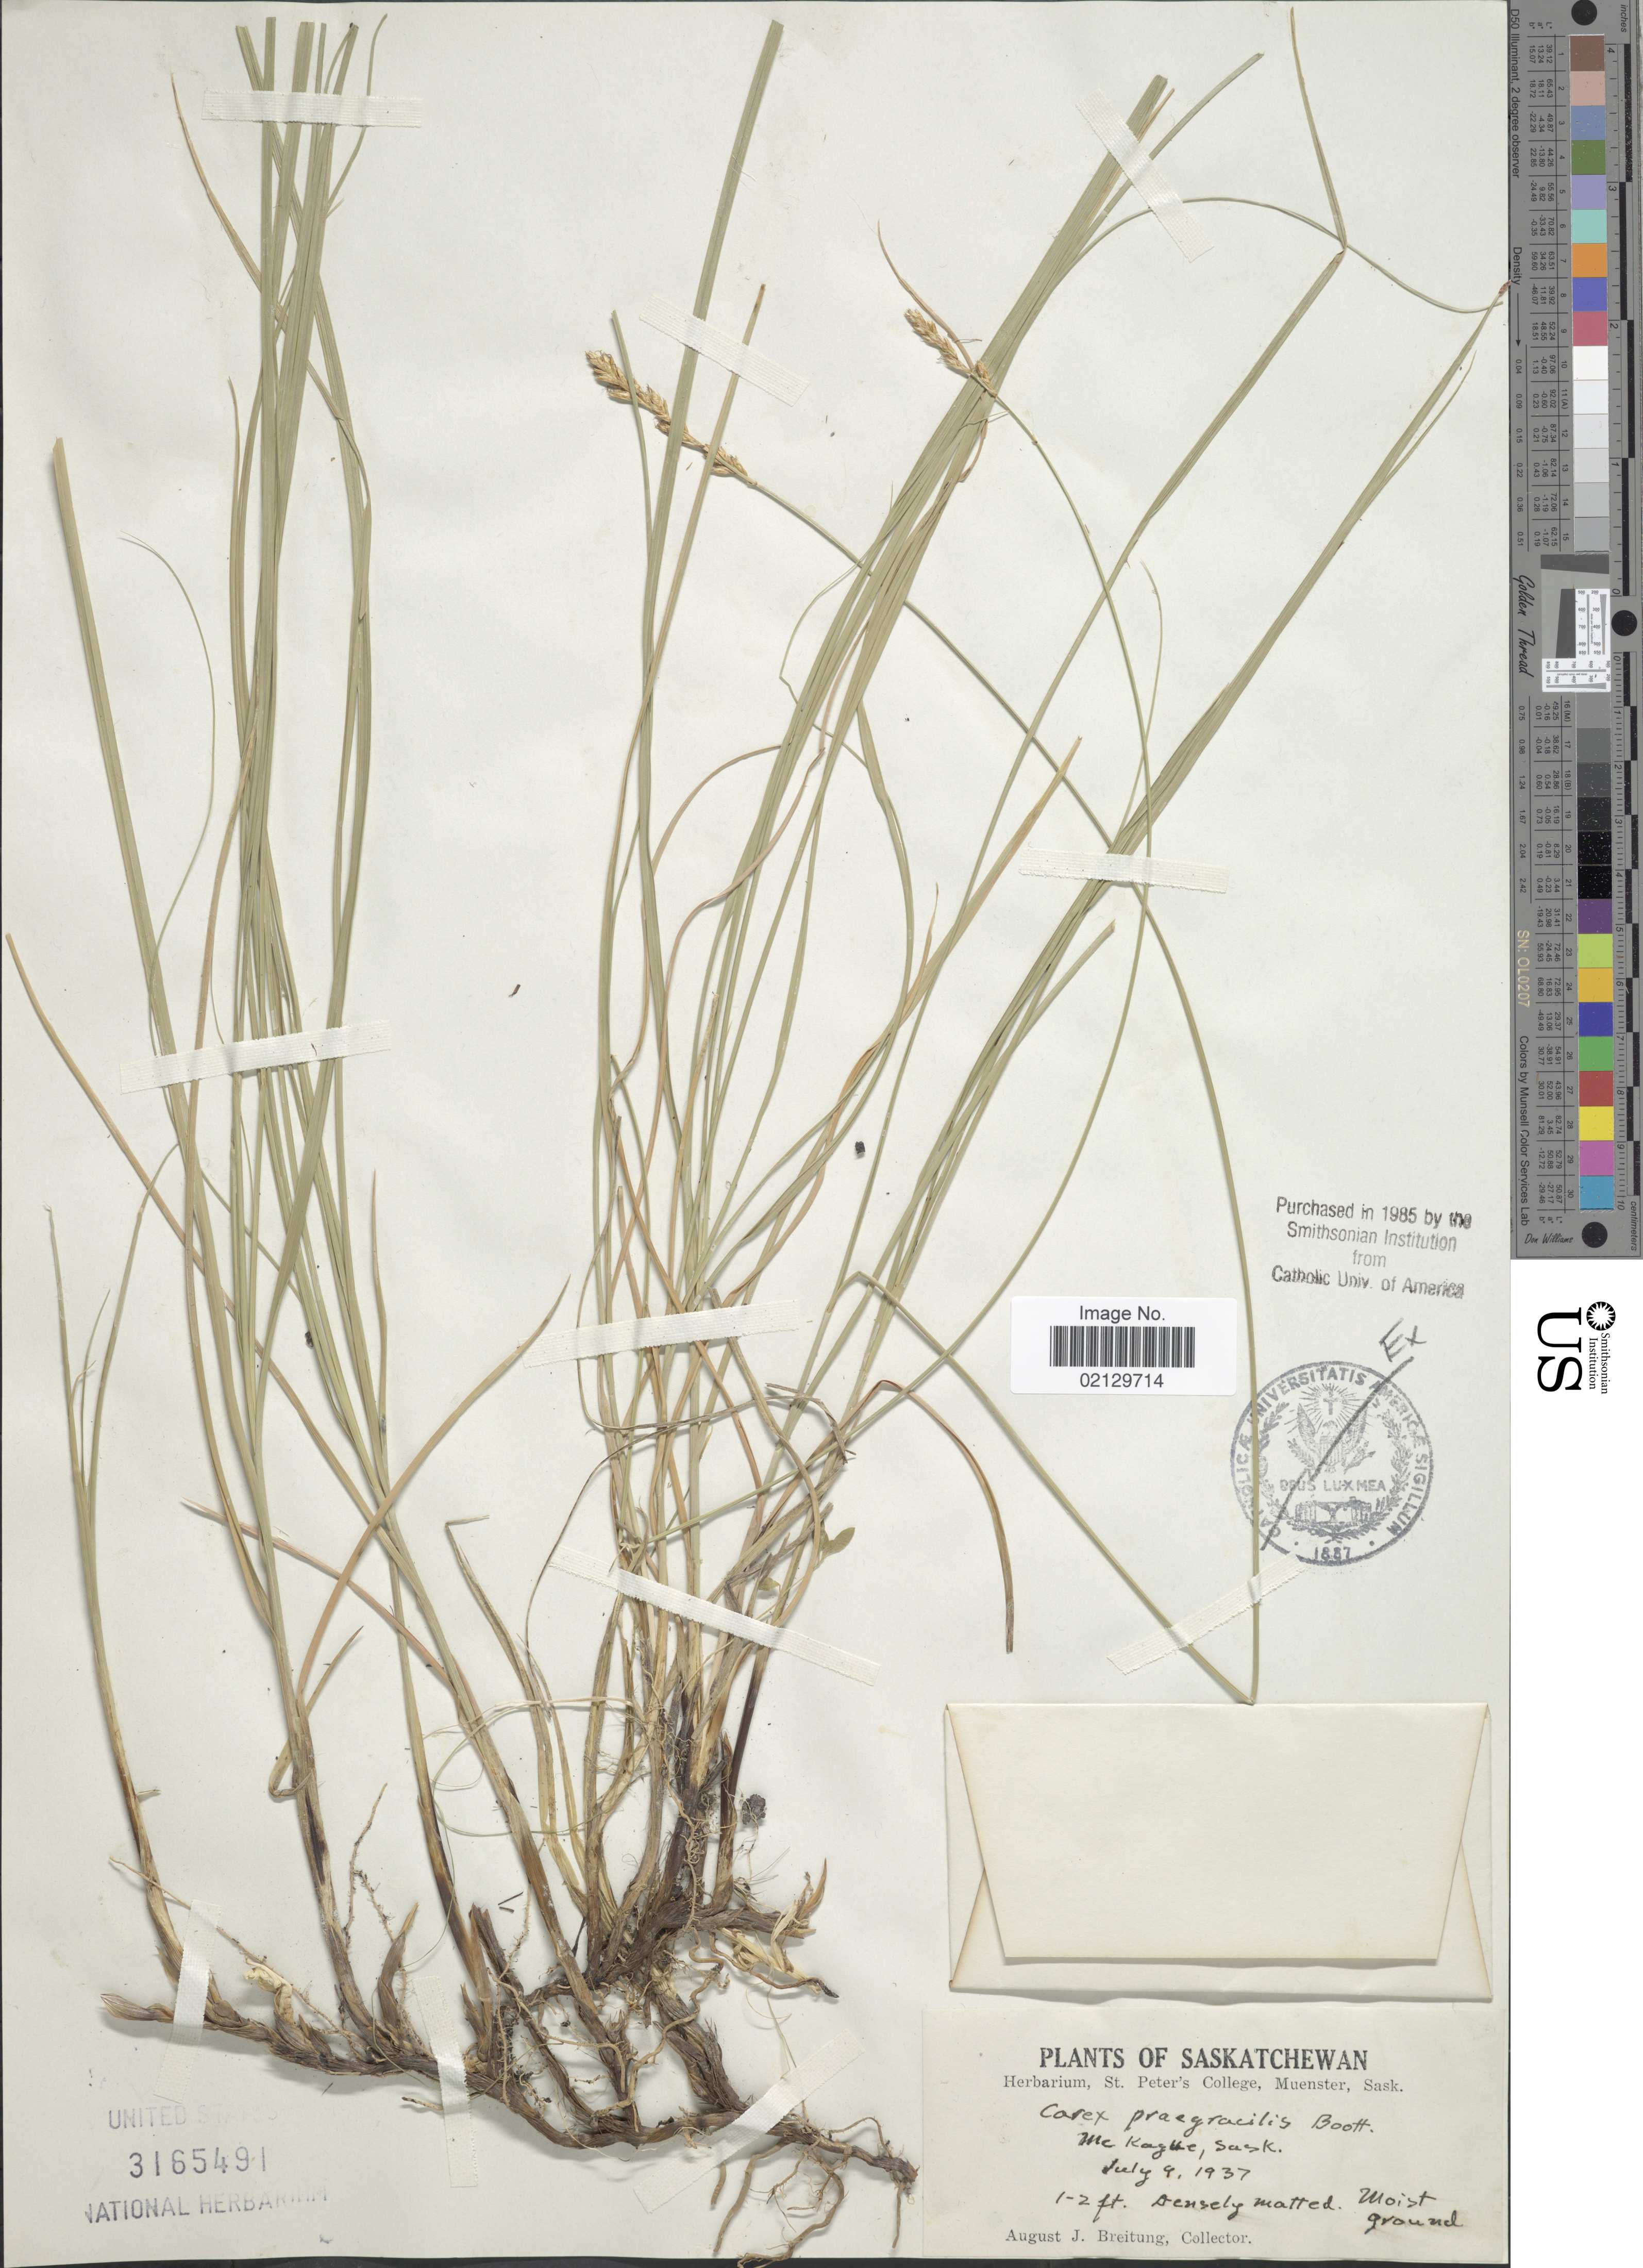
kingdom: Plantae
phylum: Tracheophyta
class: Liliopsida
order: Poales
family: Cyperaceae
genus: Carex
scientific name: Carex praegracilis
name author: W. Boott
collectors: A. Breitung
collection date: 1937-07-09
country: Canada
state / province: Saskatchewan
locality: McKague, Sask.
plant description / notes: No precise locality correction needed.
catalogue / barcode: US 3165491